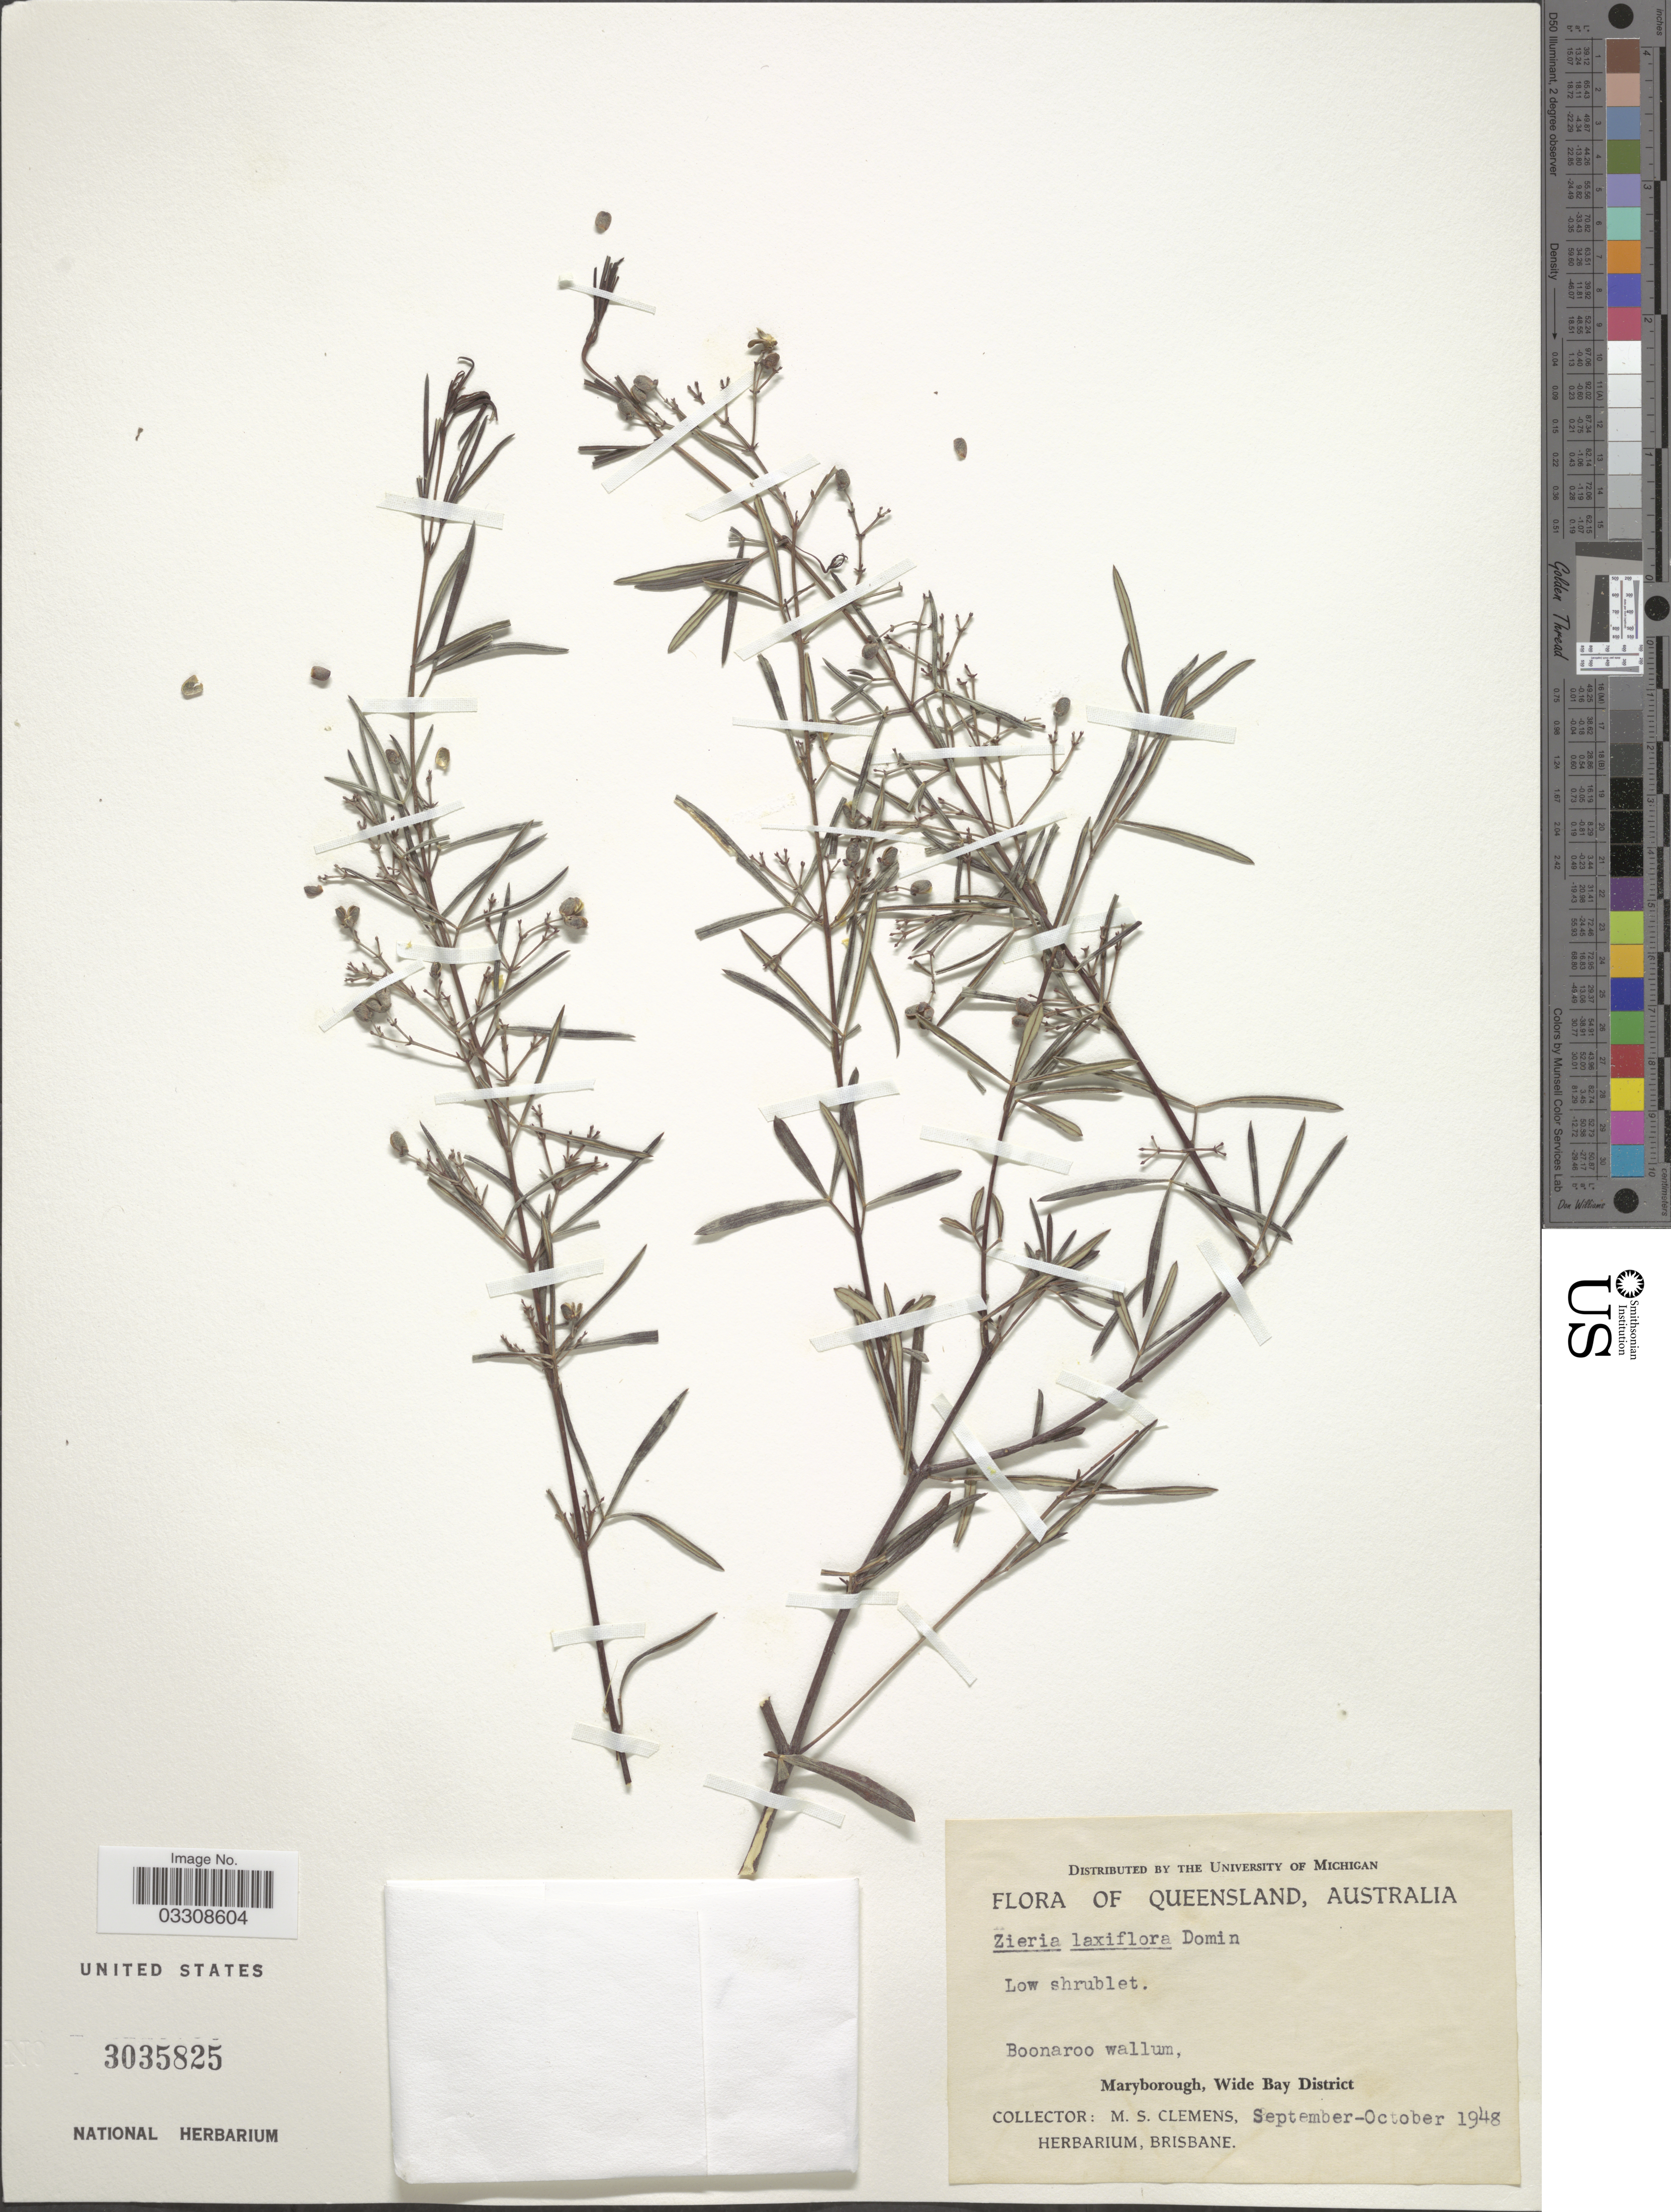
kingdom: Plantae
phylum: Tracheophyta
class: Magnoliopsida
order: Sapindales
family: Rutaceae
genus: Zieria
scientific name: Zieria laxiflora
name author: Domin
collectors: M. S. Clemens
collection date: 1948-09/1948-10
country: Australia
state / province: Queensland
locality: Boonaroo wallum [unsure placement], Maryborough, Wide Bay District.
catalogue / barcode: US 3035825